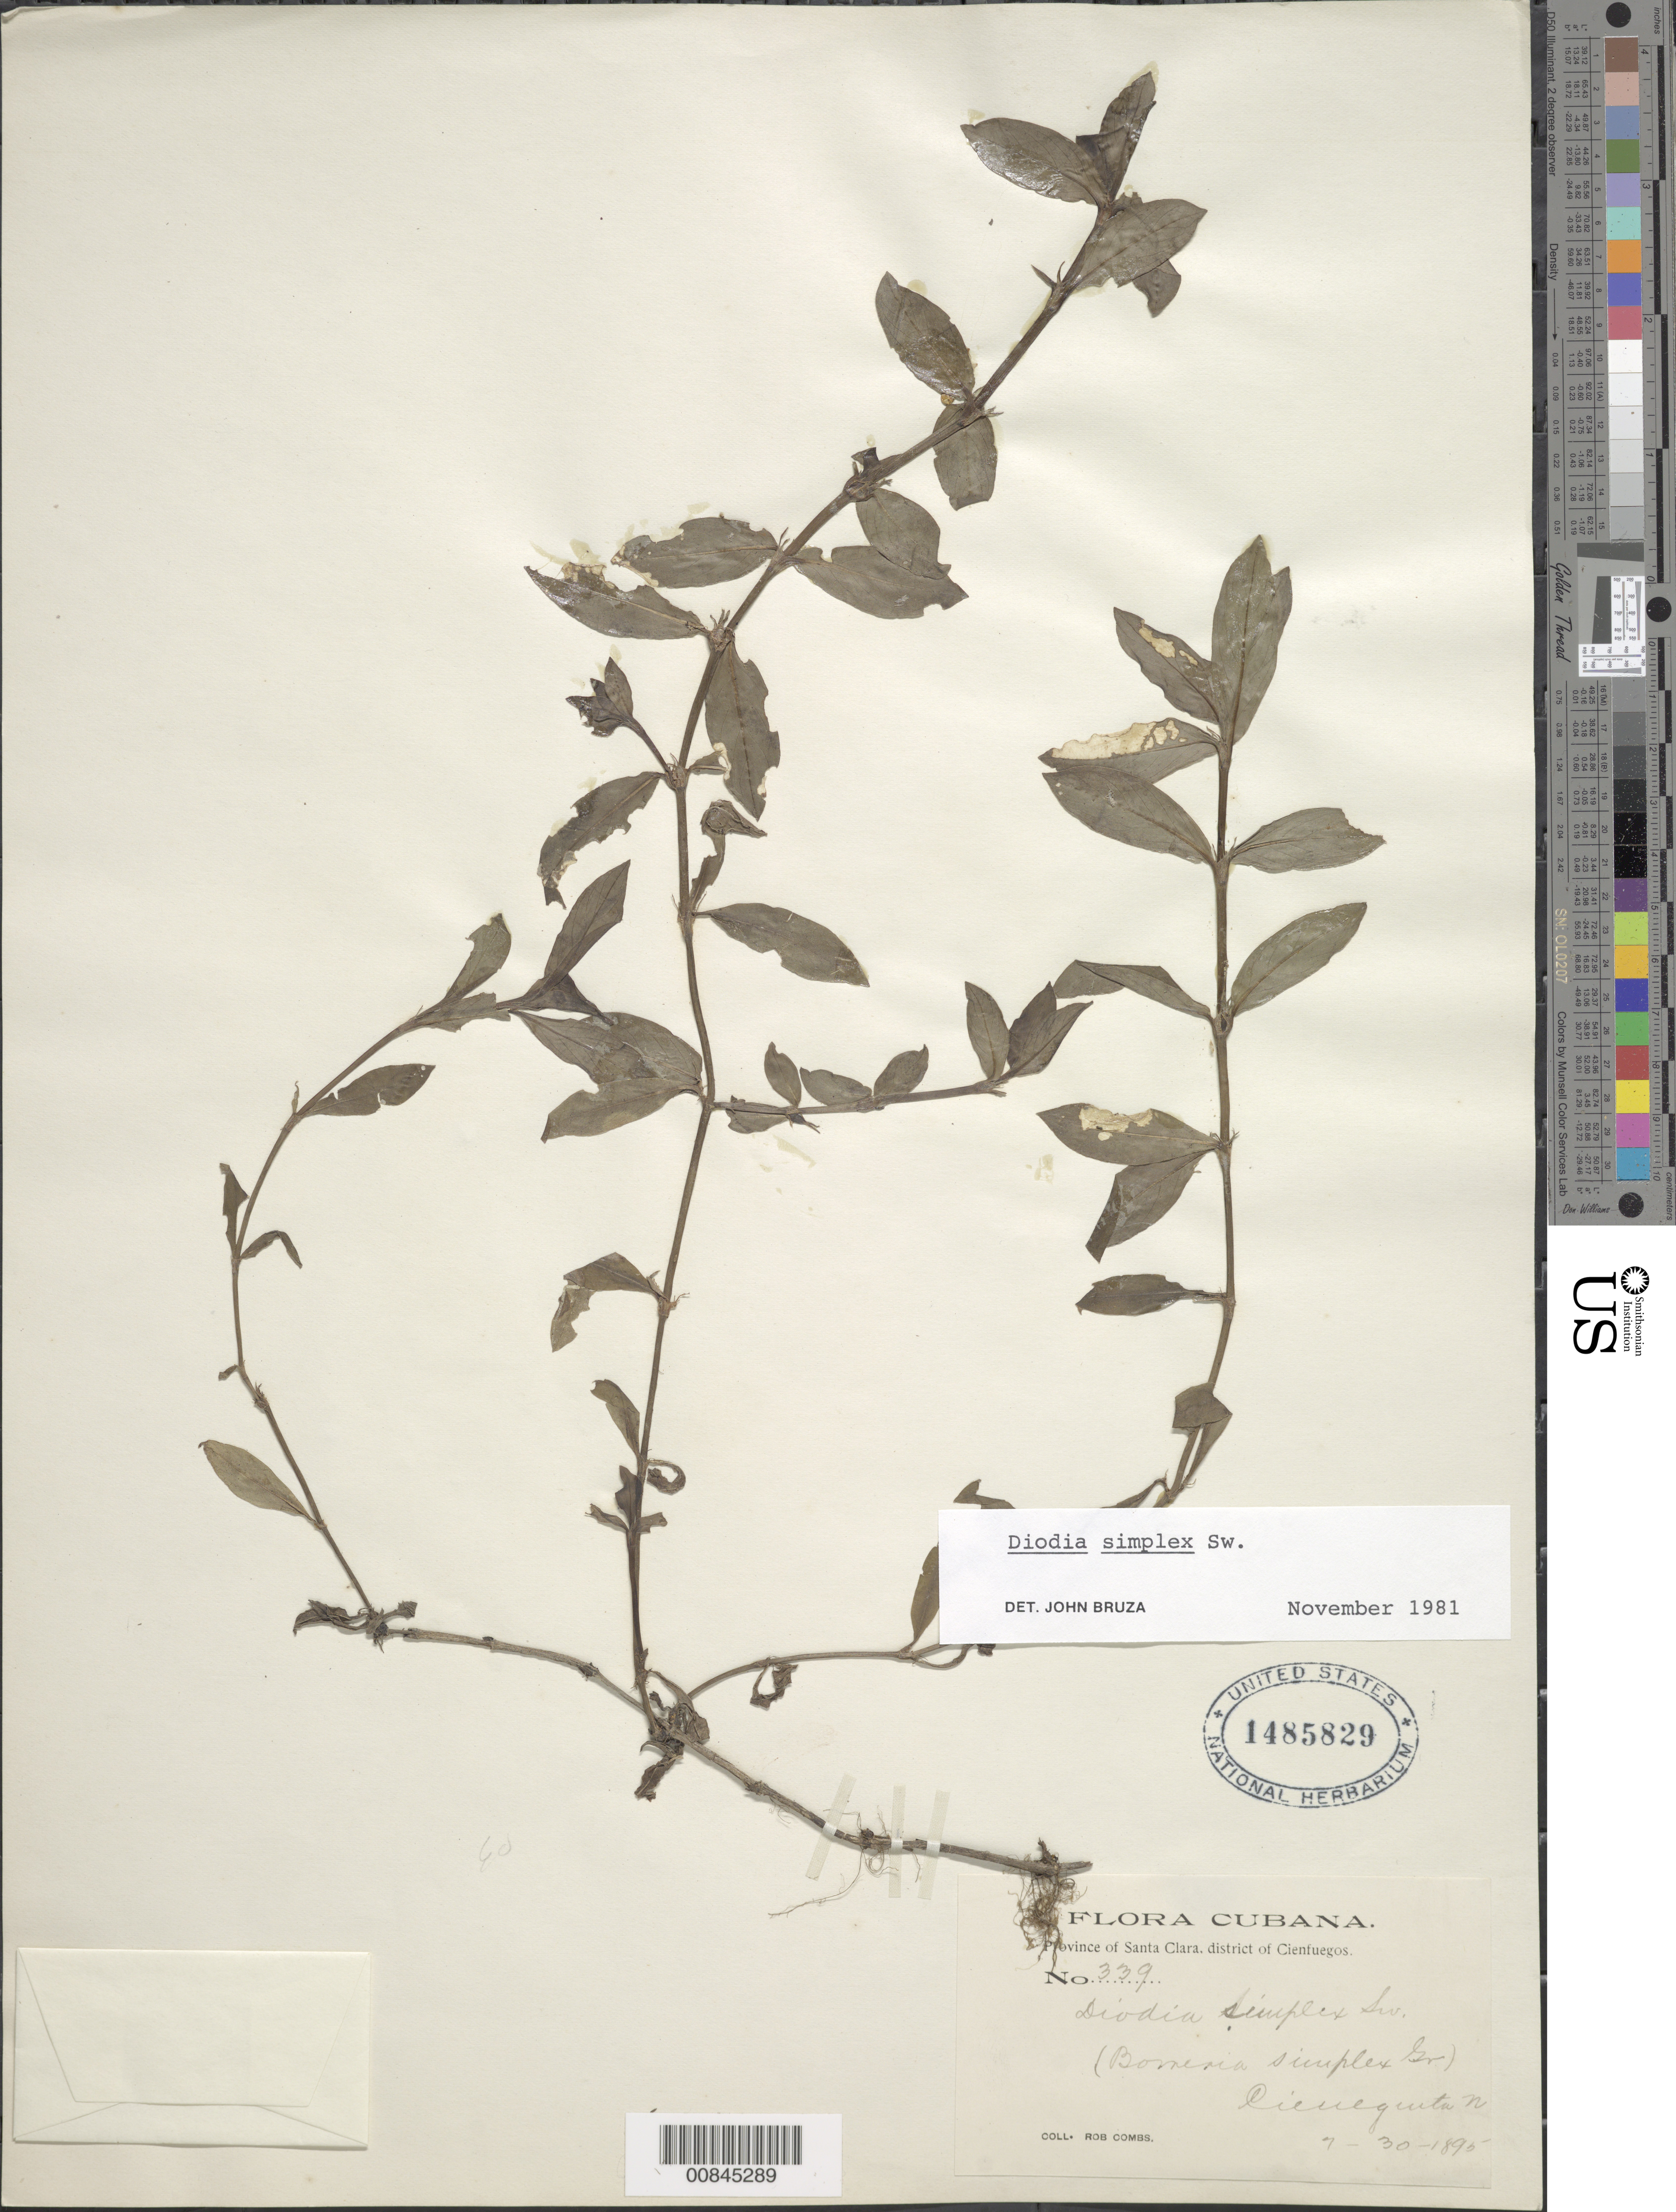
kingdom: Plantae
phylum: Tracheophyta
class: Magnoliopsida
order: Gentianales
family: Rubiaceae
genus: Diodia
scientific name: Diodia simplex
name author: Sw.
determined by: Bruza, J.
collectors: R. Combs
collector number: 339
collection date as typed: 30 Jul 1895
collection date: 1895-07-30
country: Cuba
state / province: Las Villas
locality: District of Cienfuegos. Cienequita N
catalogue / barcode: US 1485829